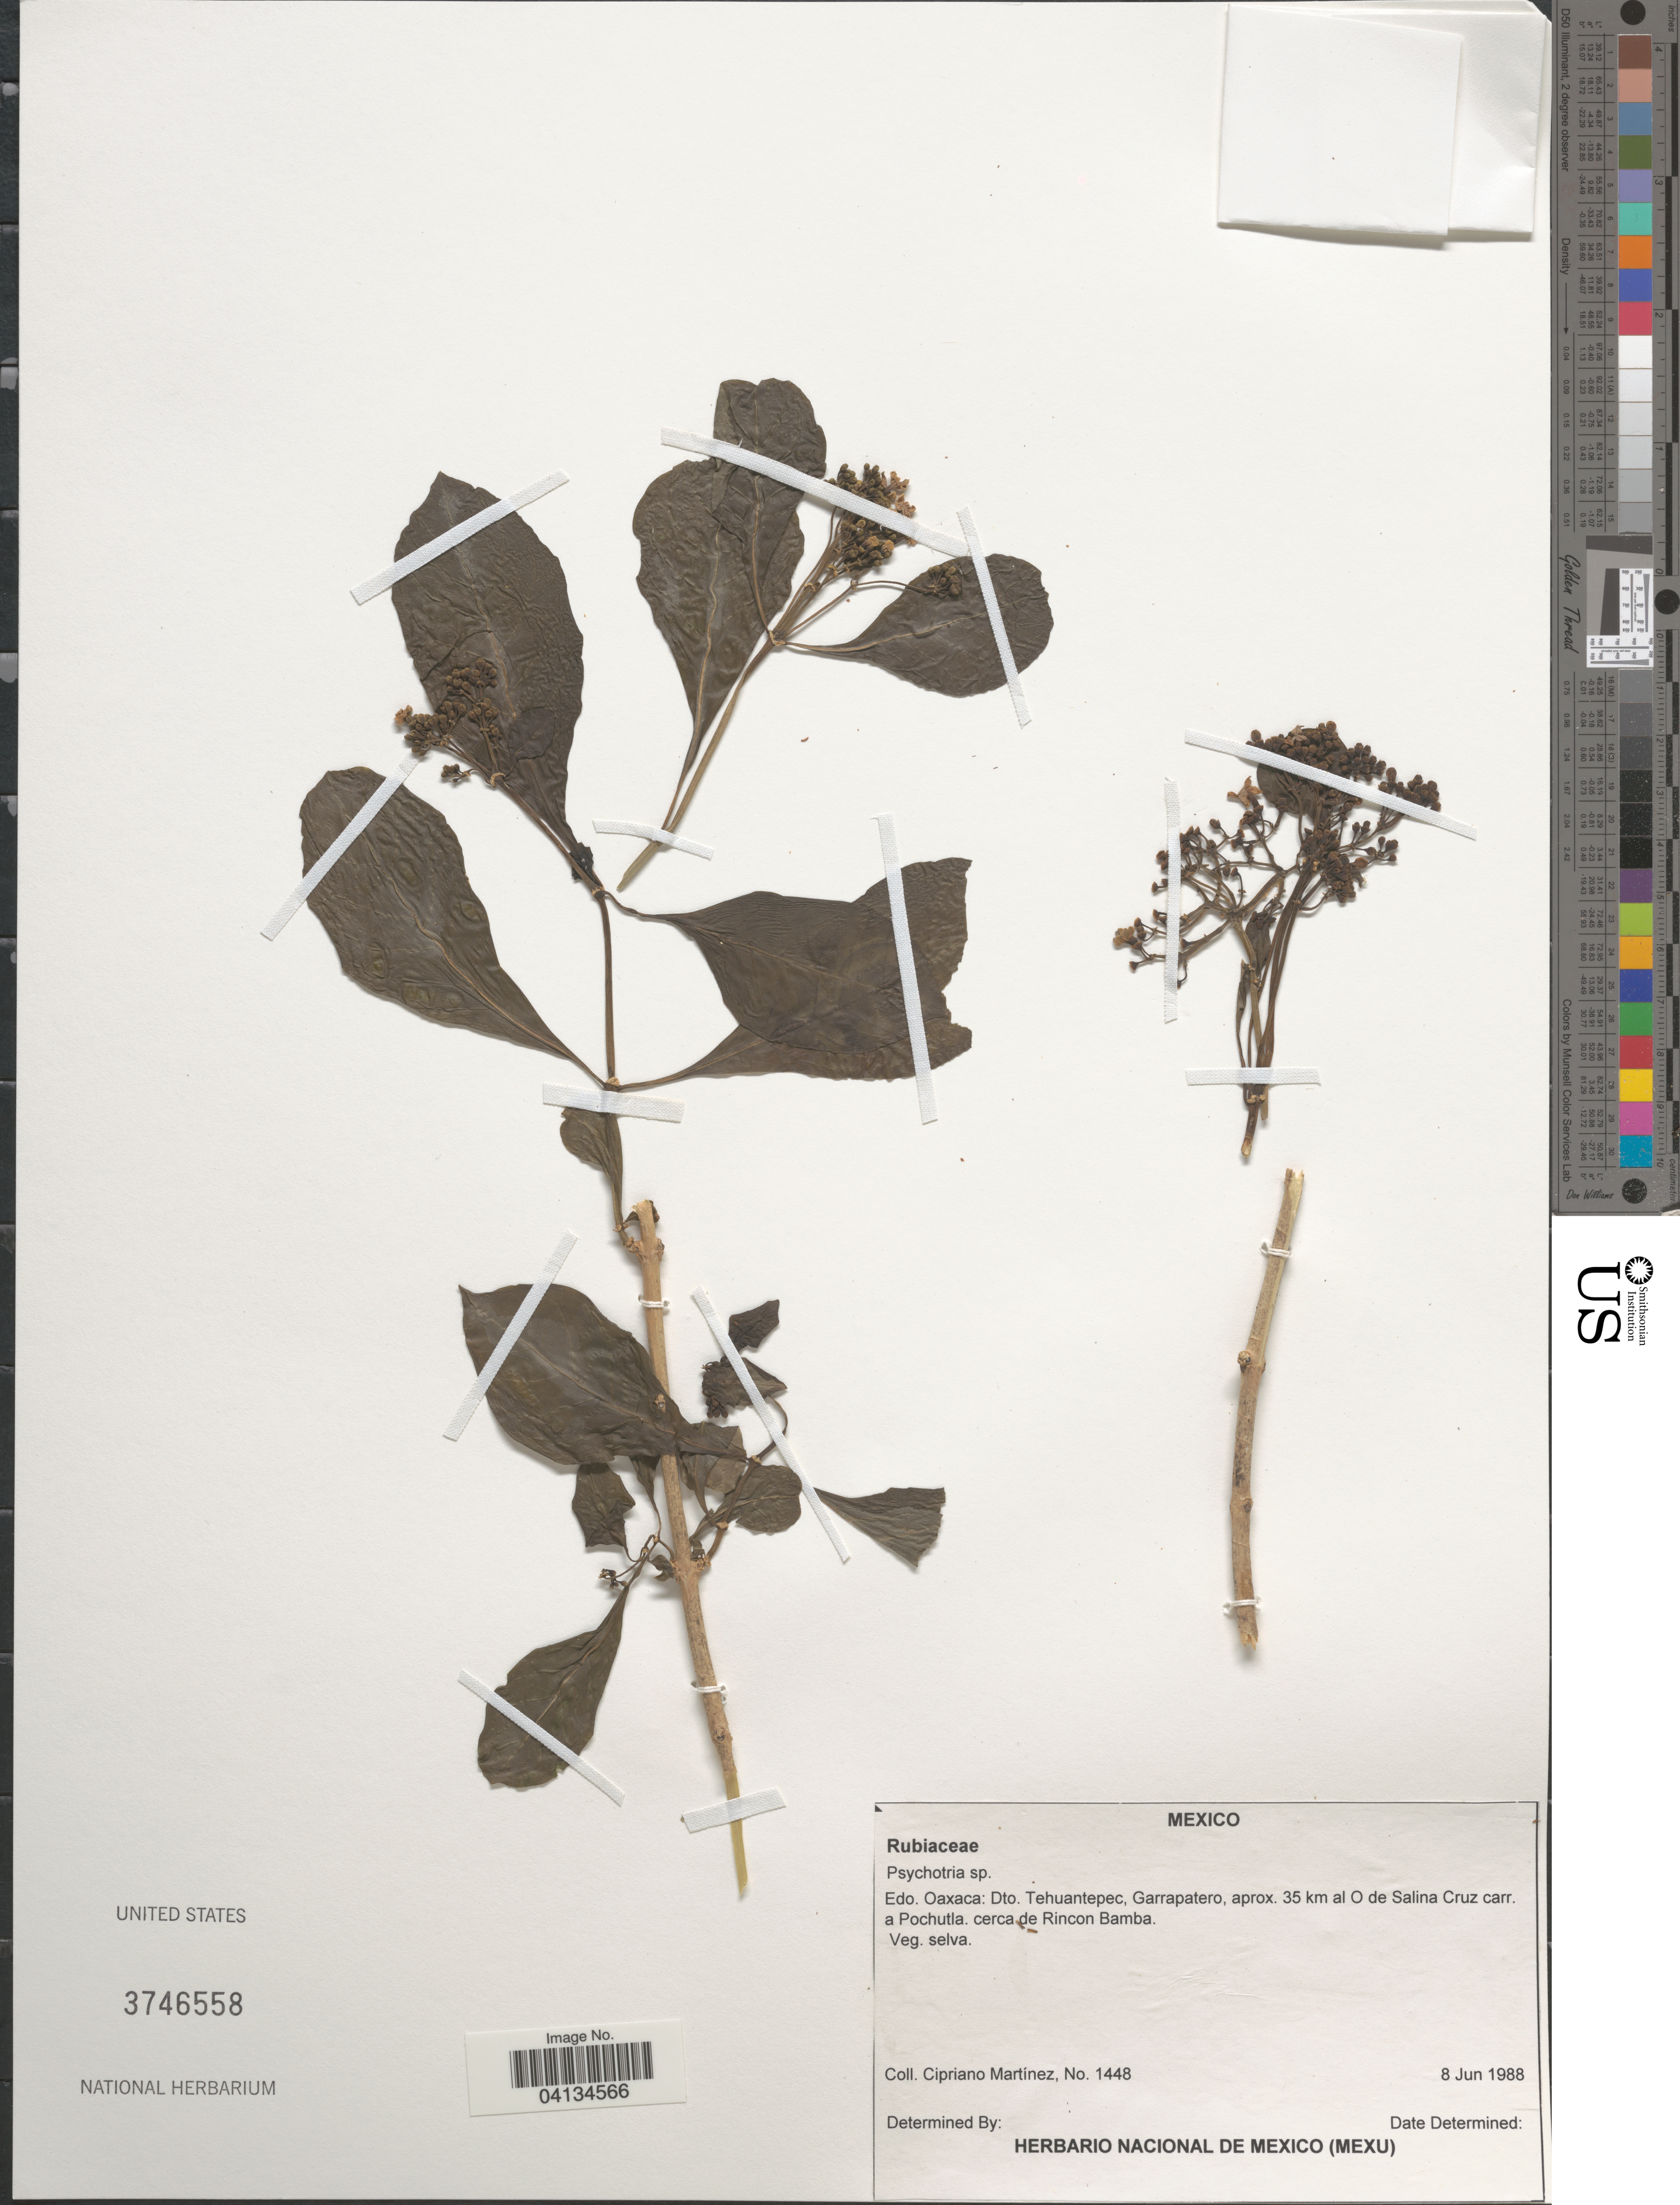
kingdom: Plantae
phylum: Tracheophyta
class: Magnoliopsida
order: Gentianales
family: Rubiaceae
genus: Psychotria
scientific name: Psychotria sp.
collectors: C. Martínez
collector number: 1448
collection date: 1988-06-08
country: Mexico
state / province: Oaxaca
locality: Dto. Tehuantepec, Garrapatero, aprox. 35 km al O de Salina Cruz carr. a Pochutla. cerca de Rincon Bamba.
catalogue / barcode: US 3746558